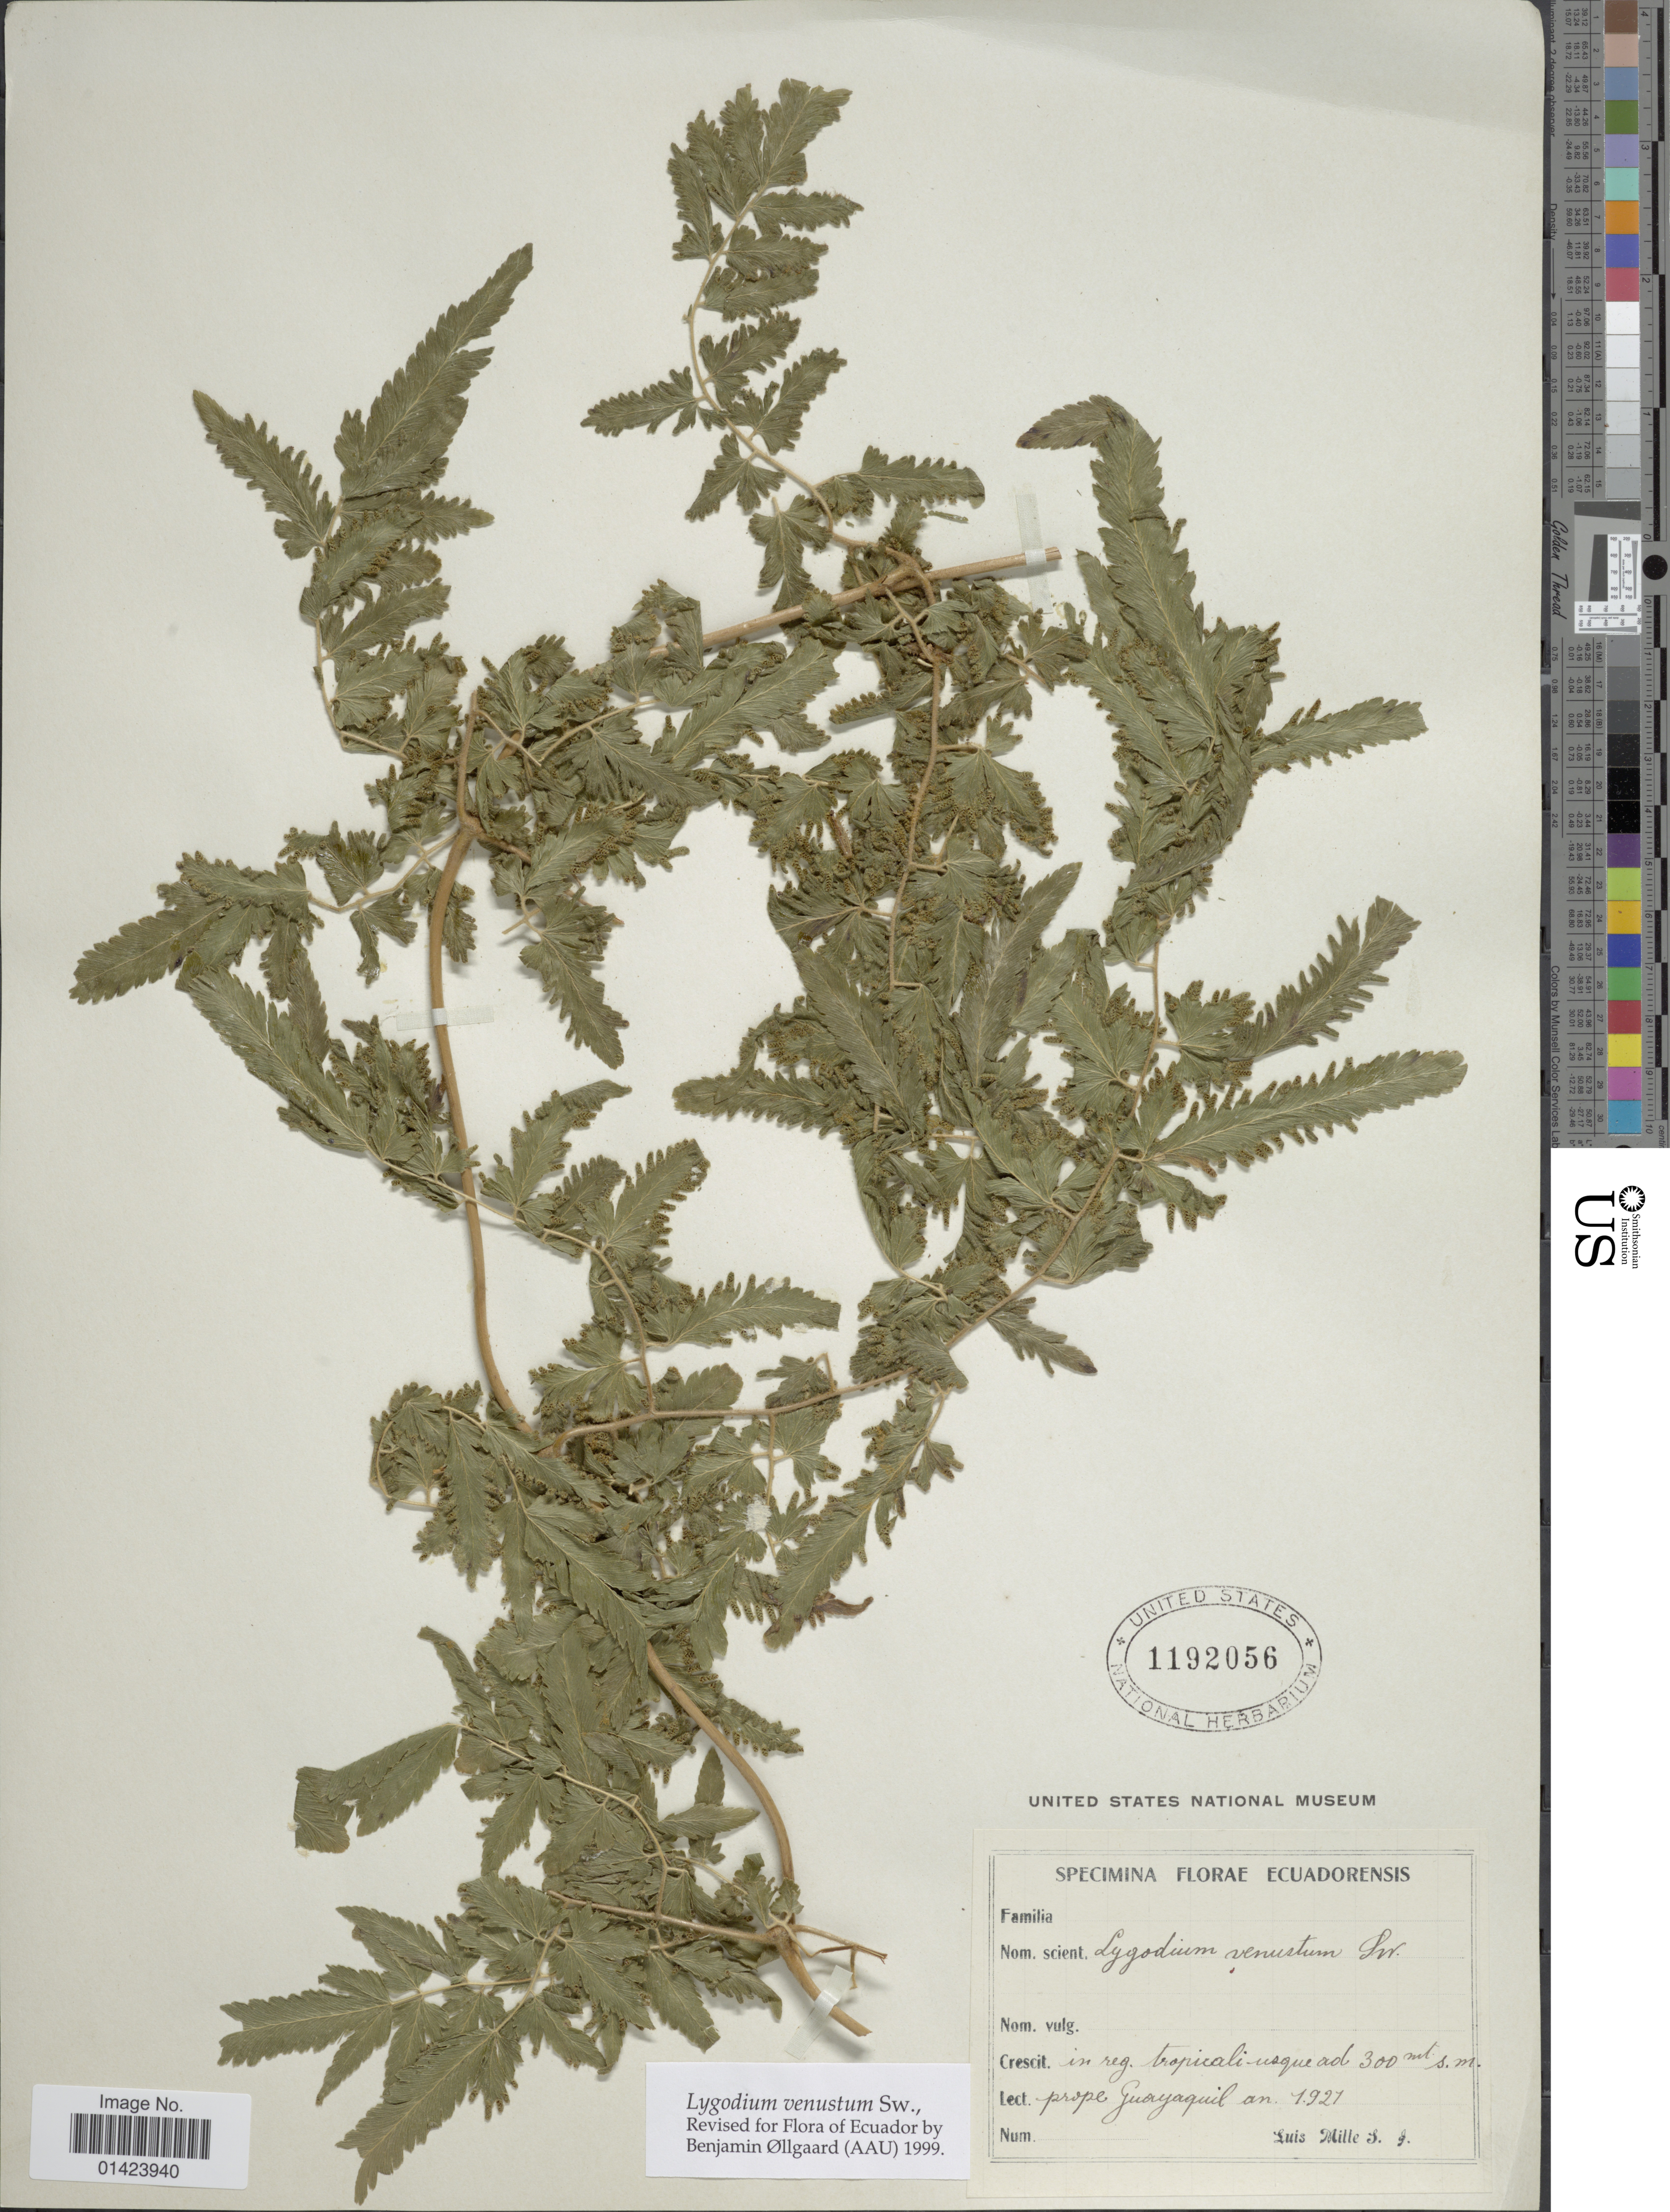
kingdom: Plantae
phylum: Tracheophyta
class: Polypodiopsida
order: Schizaeales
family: Lygodiaceae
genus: Lygodium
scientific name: Lygodium venustum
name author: Sw.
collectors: L. Mille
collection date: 1927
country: Ecuador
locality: In reg. tropicali usque, prope Guayaquil.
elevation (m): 300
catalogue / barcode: US 1192056